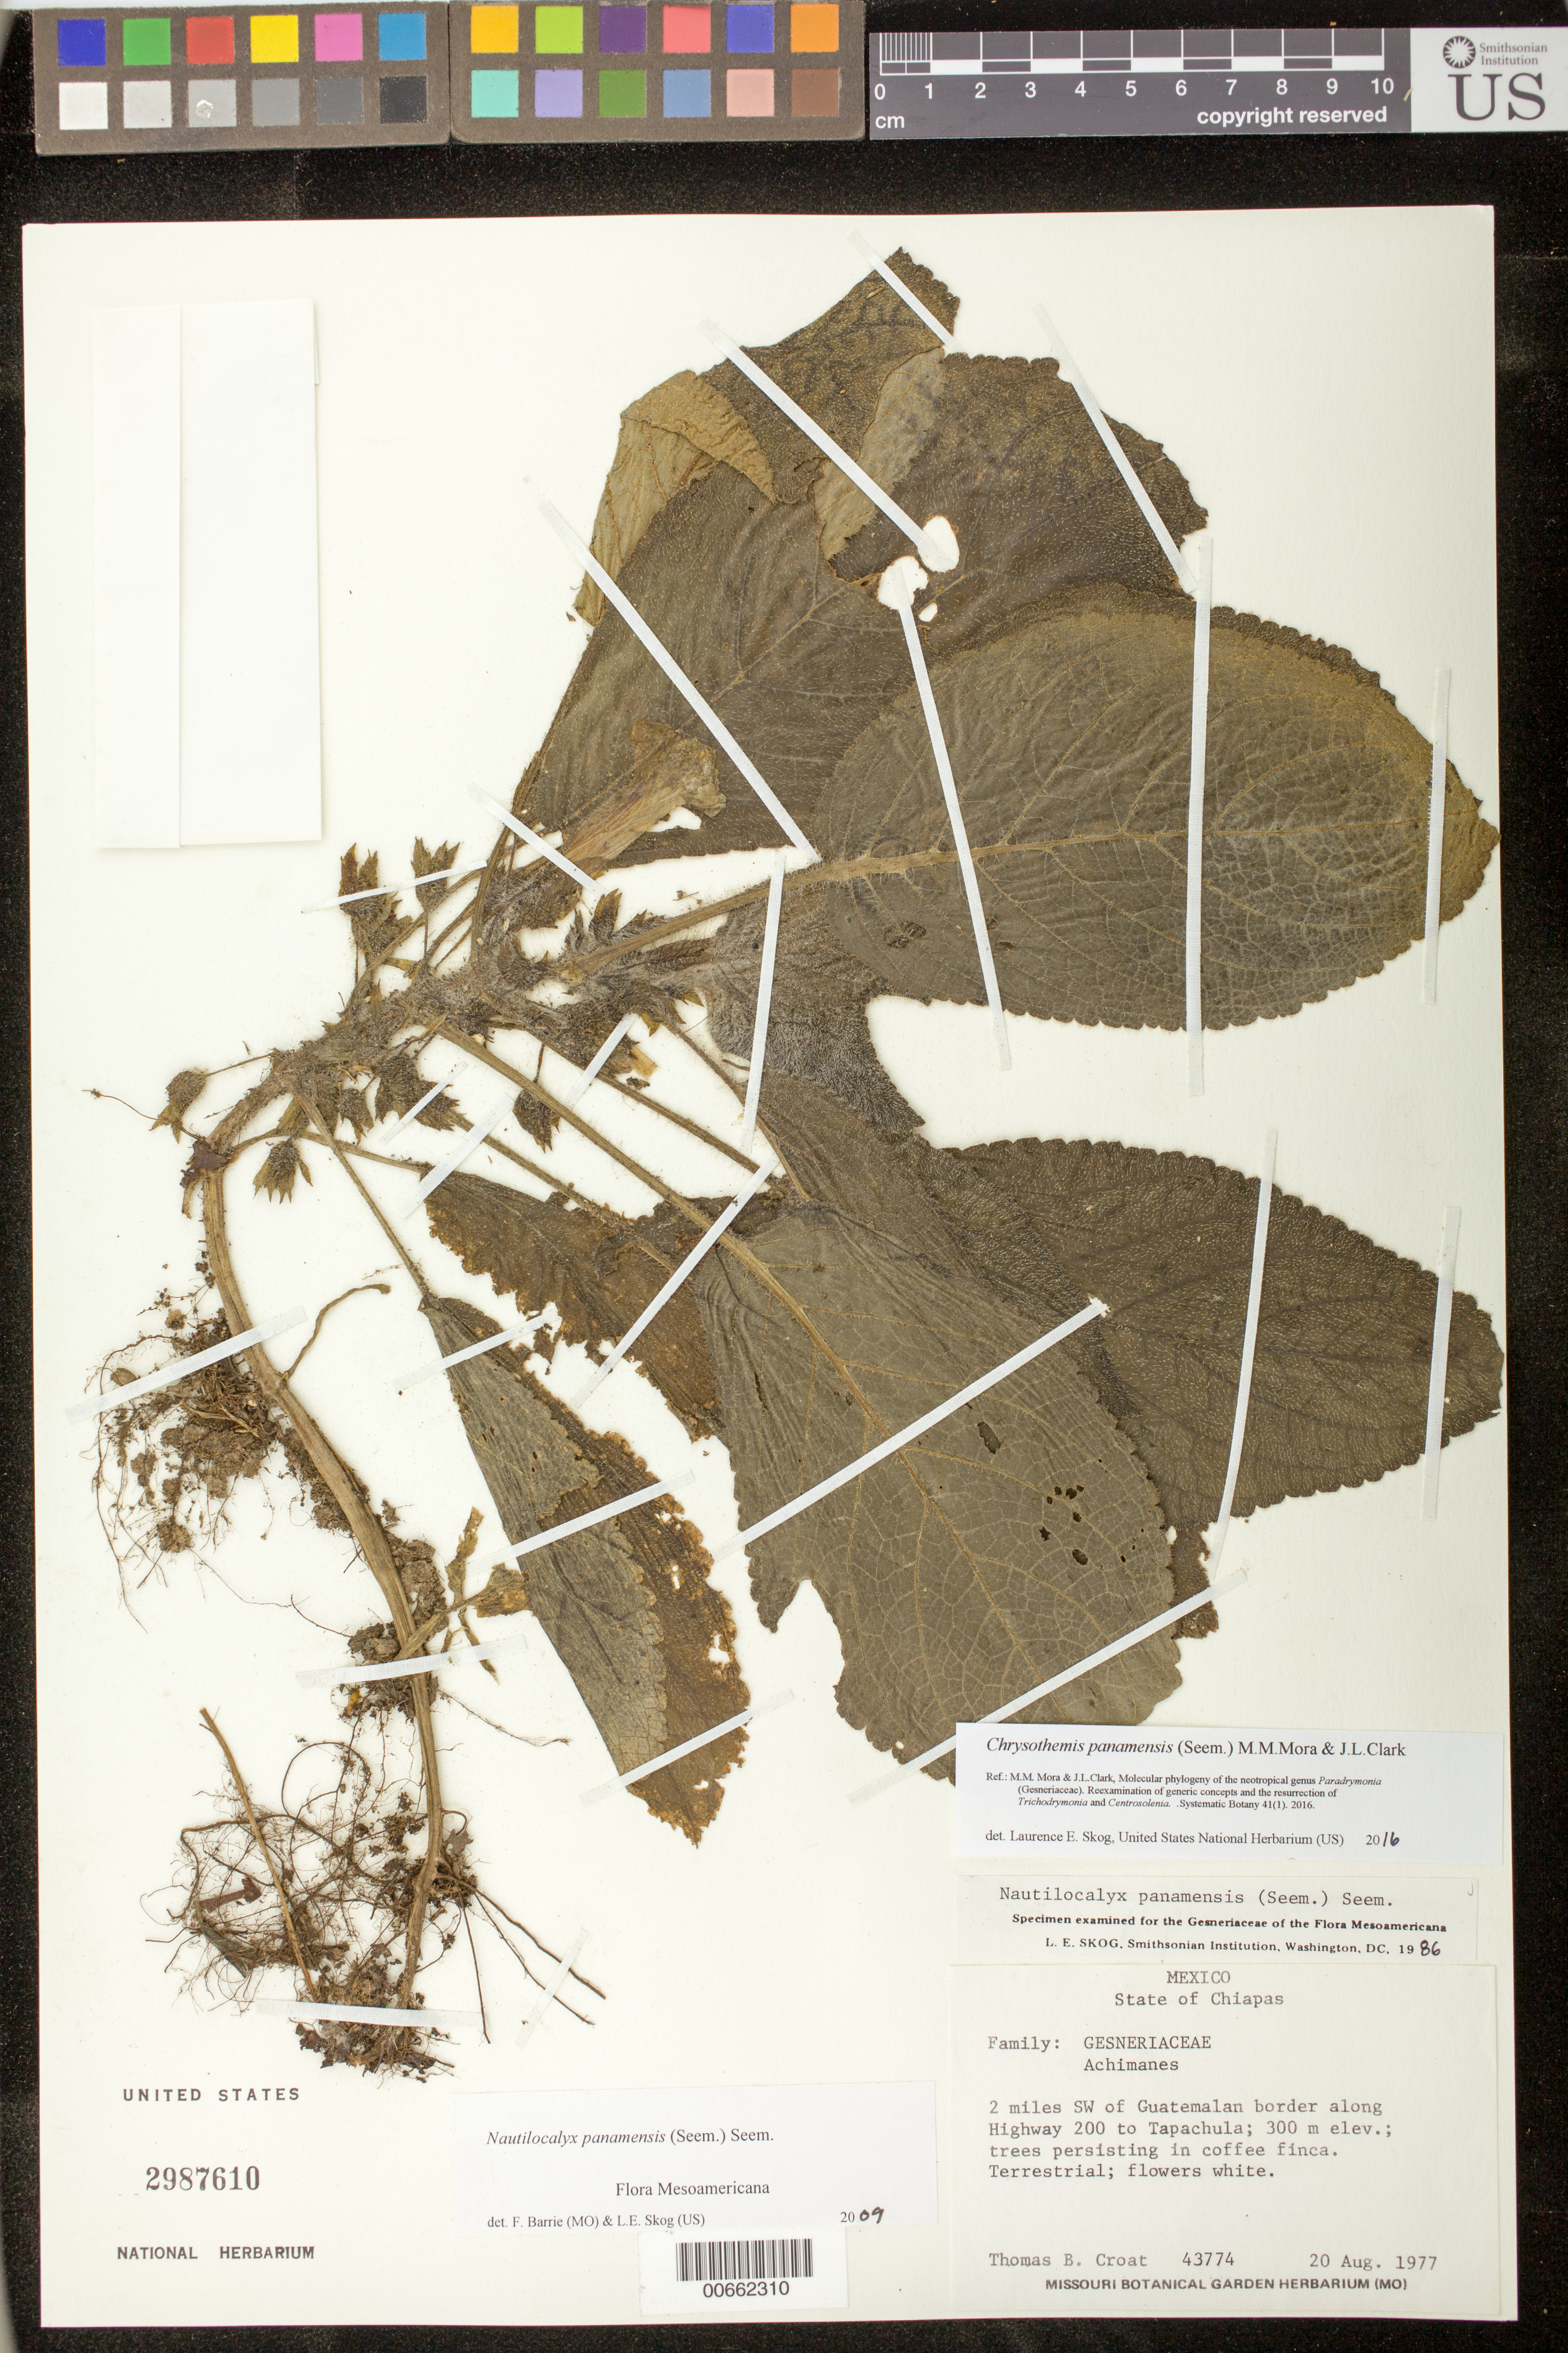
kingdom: Plantae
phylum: Tracheophyta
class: Magnoliopsida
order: Lamiales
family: Gesneriaceae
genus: Chrysothemis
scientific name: Chrysothemis panamensis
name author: (Seem.) M.M. Mora & J.L. Clark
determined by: Skog, Laurence E.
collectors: T. B. Croat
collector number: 43774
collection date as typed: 20 Aug 1977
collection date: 1977-08-20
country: Mexico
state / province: Chiapas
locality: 2 mi SW of Guatemalan border along Highway 200 to Tapachula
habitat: Trees persisting in coffee finca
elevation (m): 300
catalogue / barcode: US 2987610